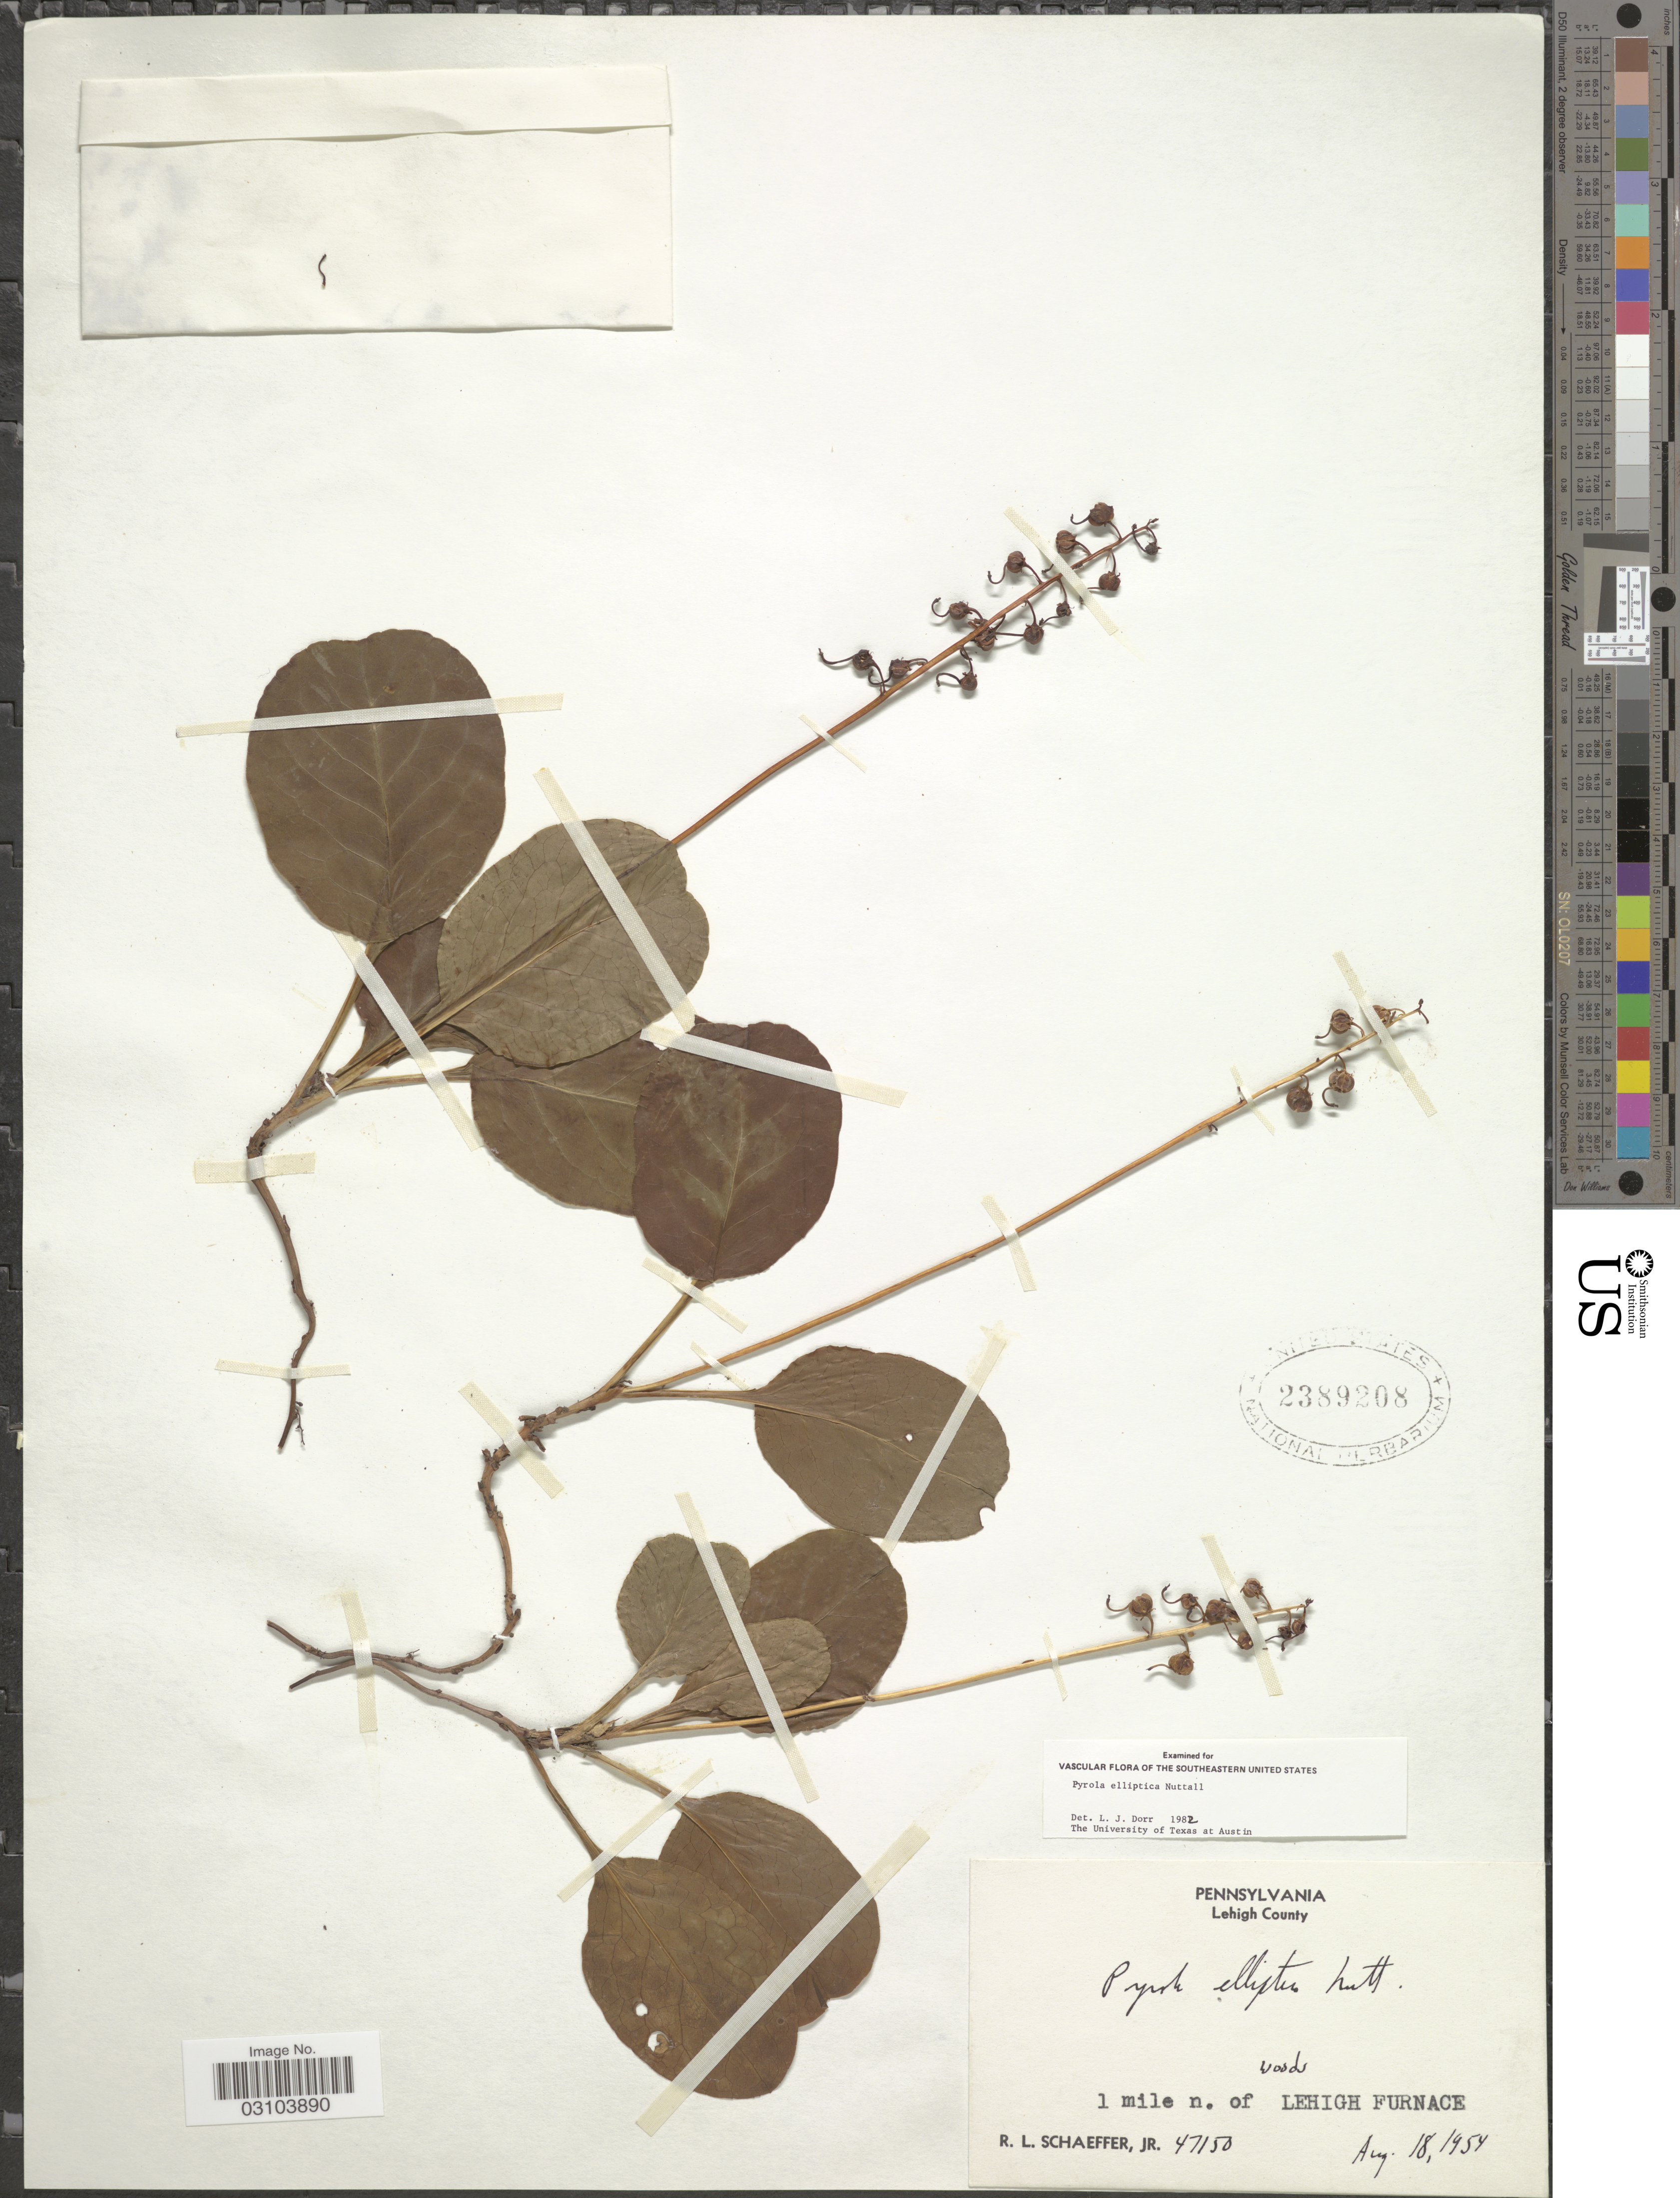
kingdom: Plantae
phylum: Tracheophyta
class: Magnoliopsida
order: Ericales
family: Ericaceae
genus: Pyrola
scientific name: Pyrola elliptica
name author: Nutt.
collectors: R. L. Schaeffer Jr.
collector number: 47150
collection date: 1954-08-18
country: United States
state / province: Pennsylvania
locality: Lehigh County. 1 mile n. of Lehigh Furnace.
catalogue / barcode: US 2389208